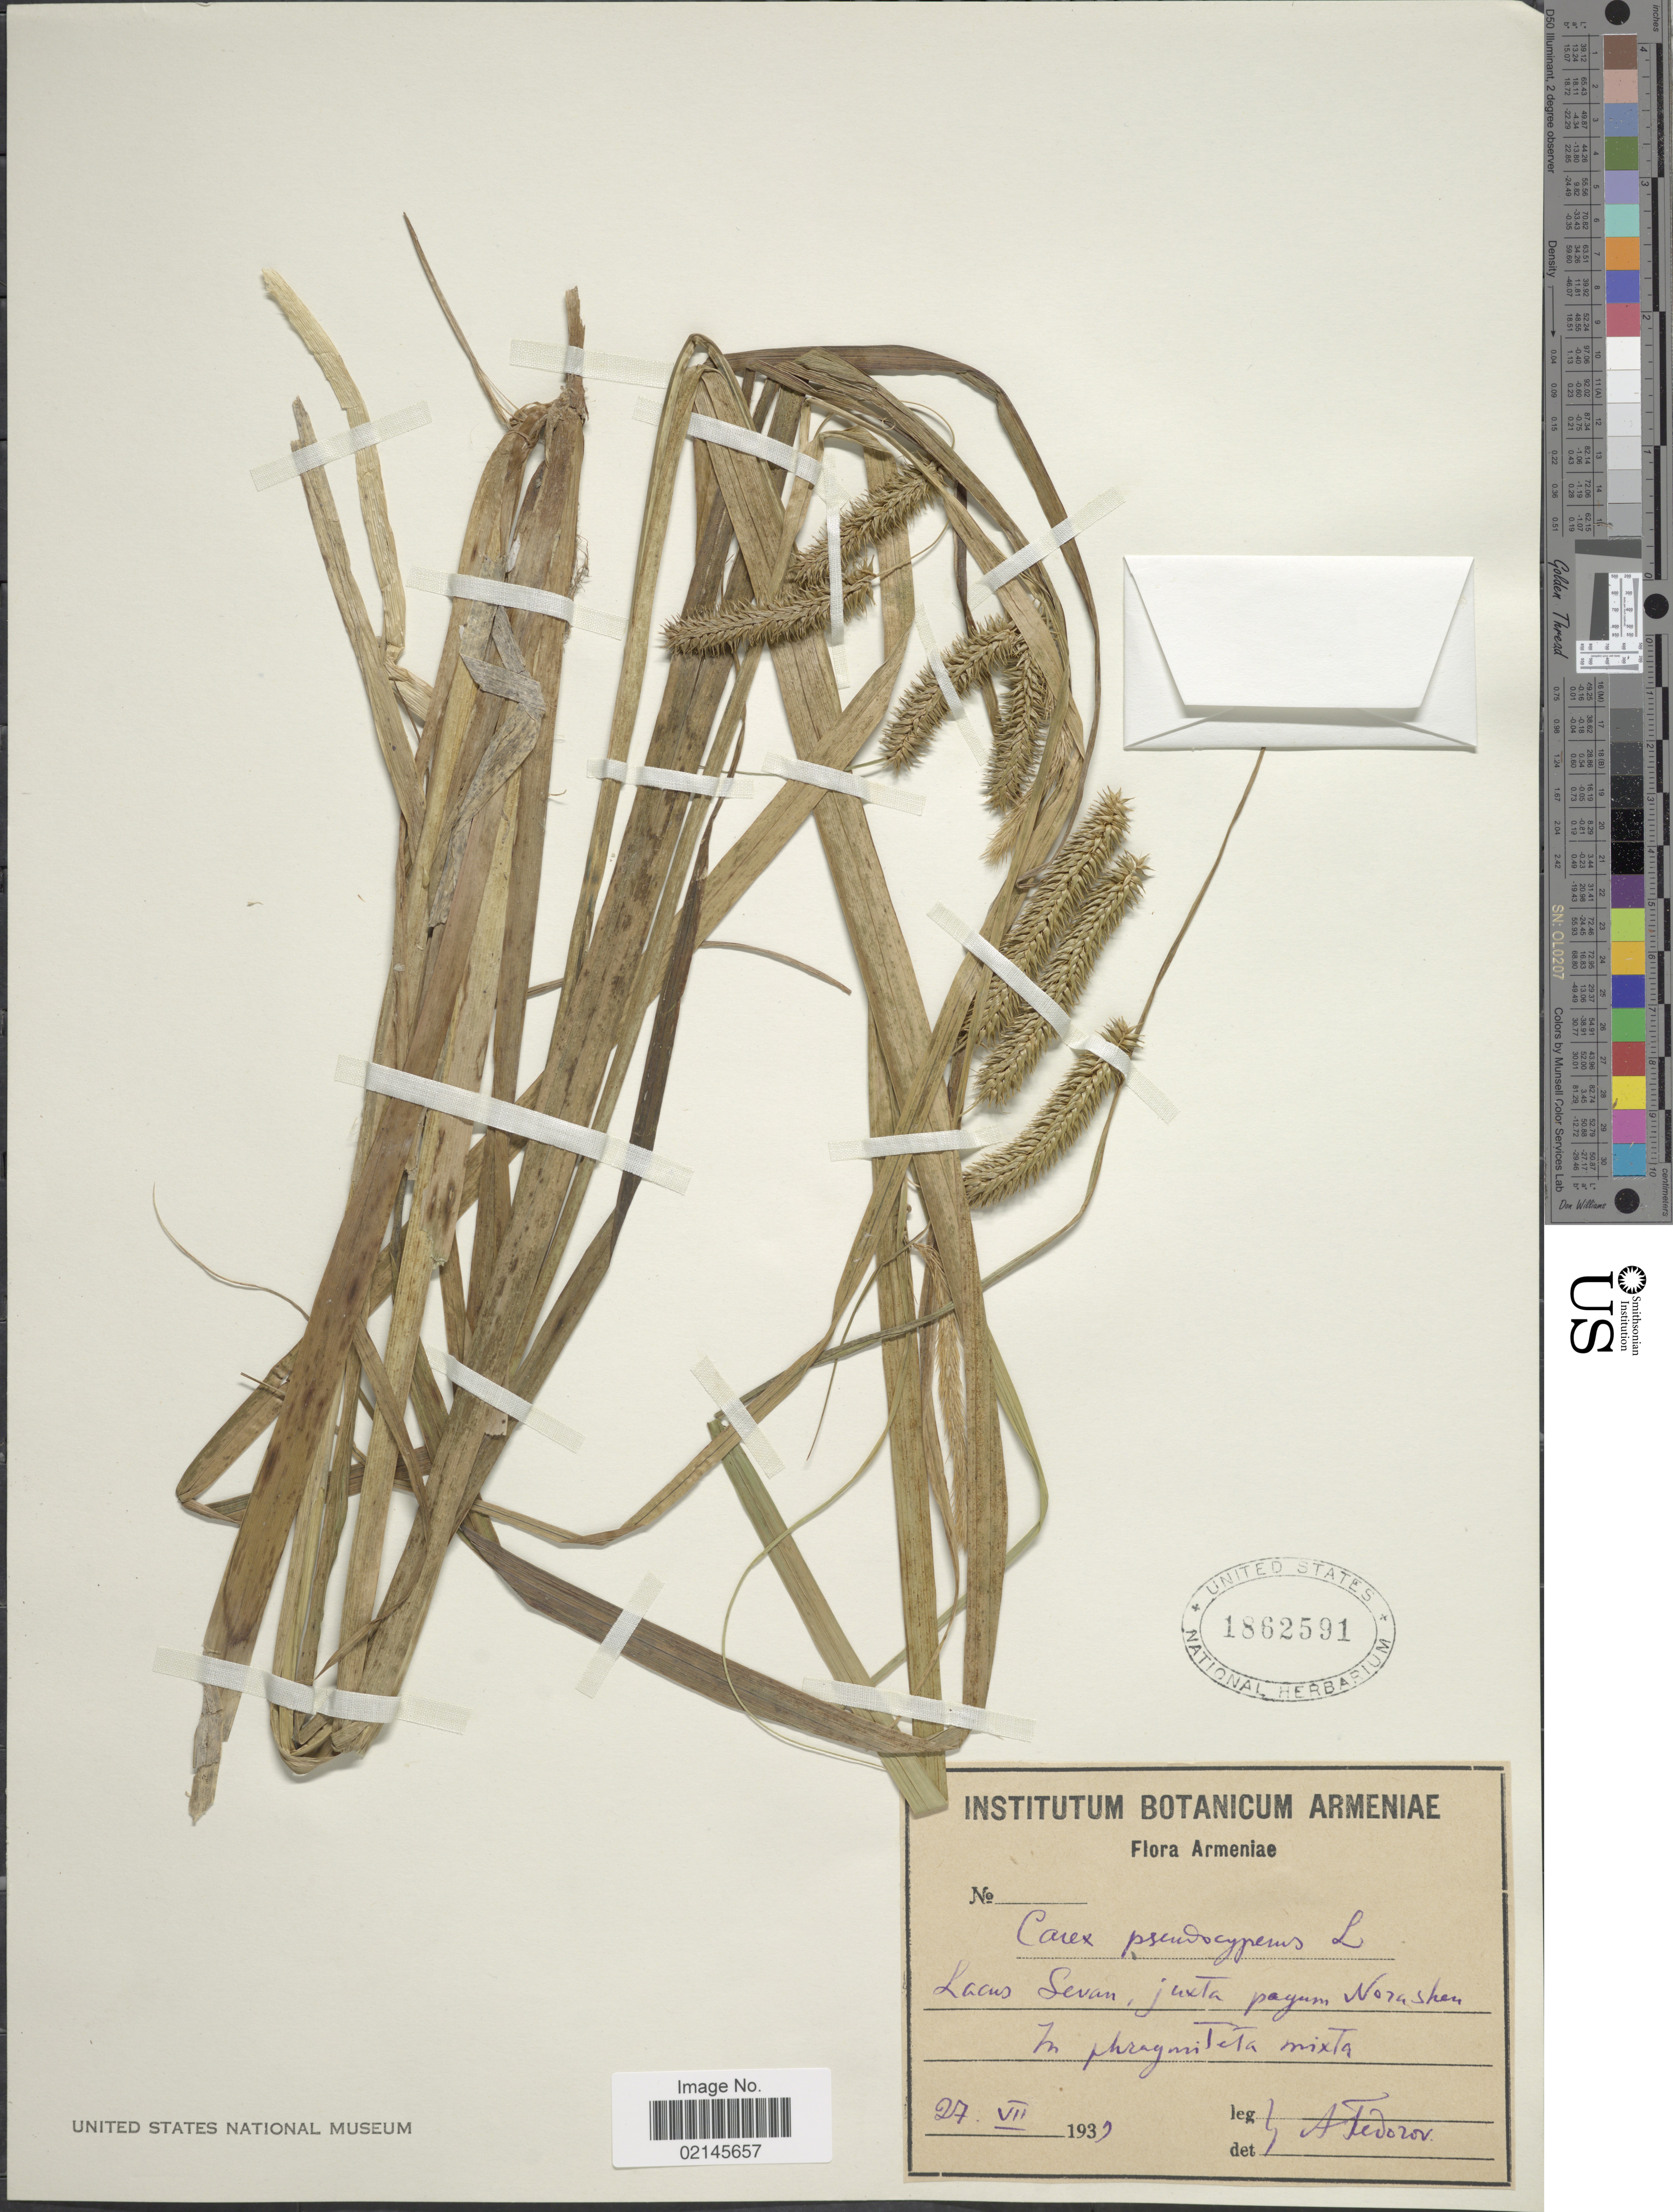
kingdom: Plantae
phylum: Tracheophyta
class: Liliopsida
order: Poales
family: Cyperaceae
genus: Carex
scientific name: Carex pseudocyperus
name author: L.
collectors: A. Tedorov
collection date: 1939-07-27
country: Armenia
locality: Lacus Sevan, juxta pagum Norashen.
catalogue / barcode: US 1862591